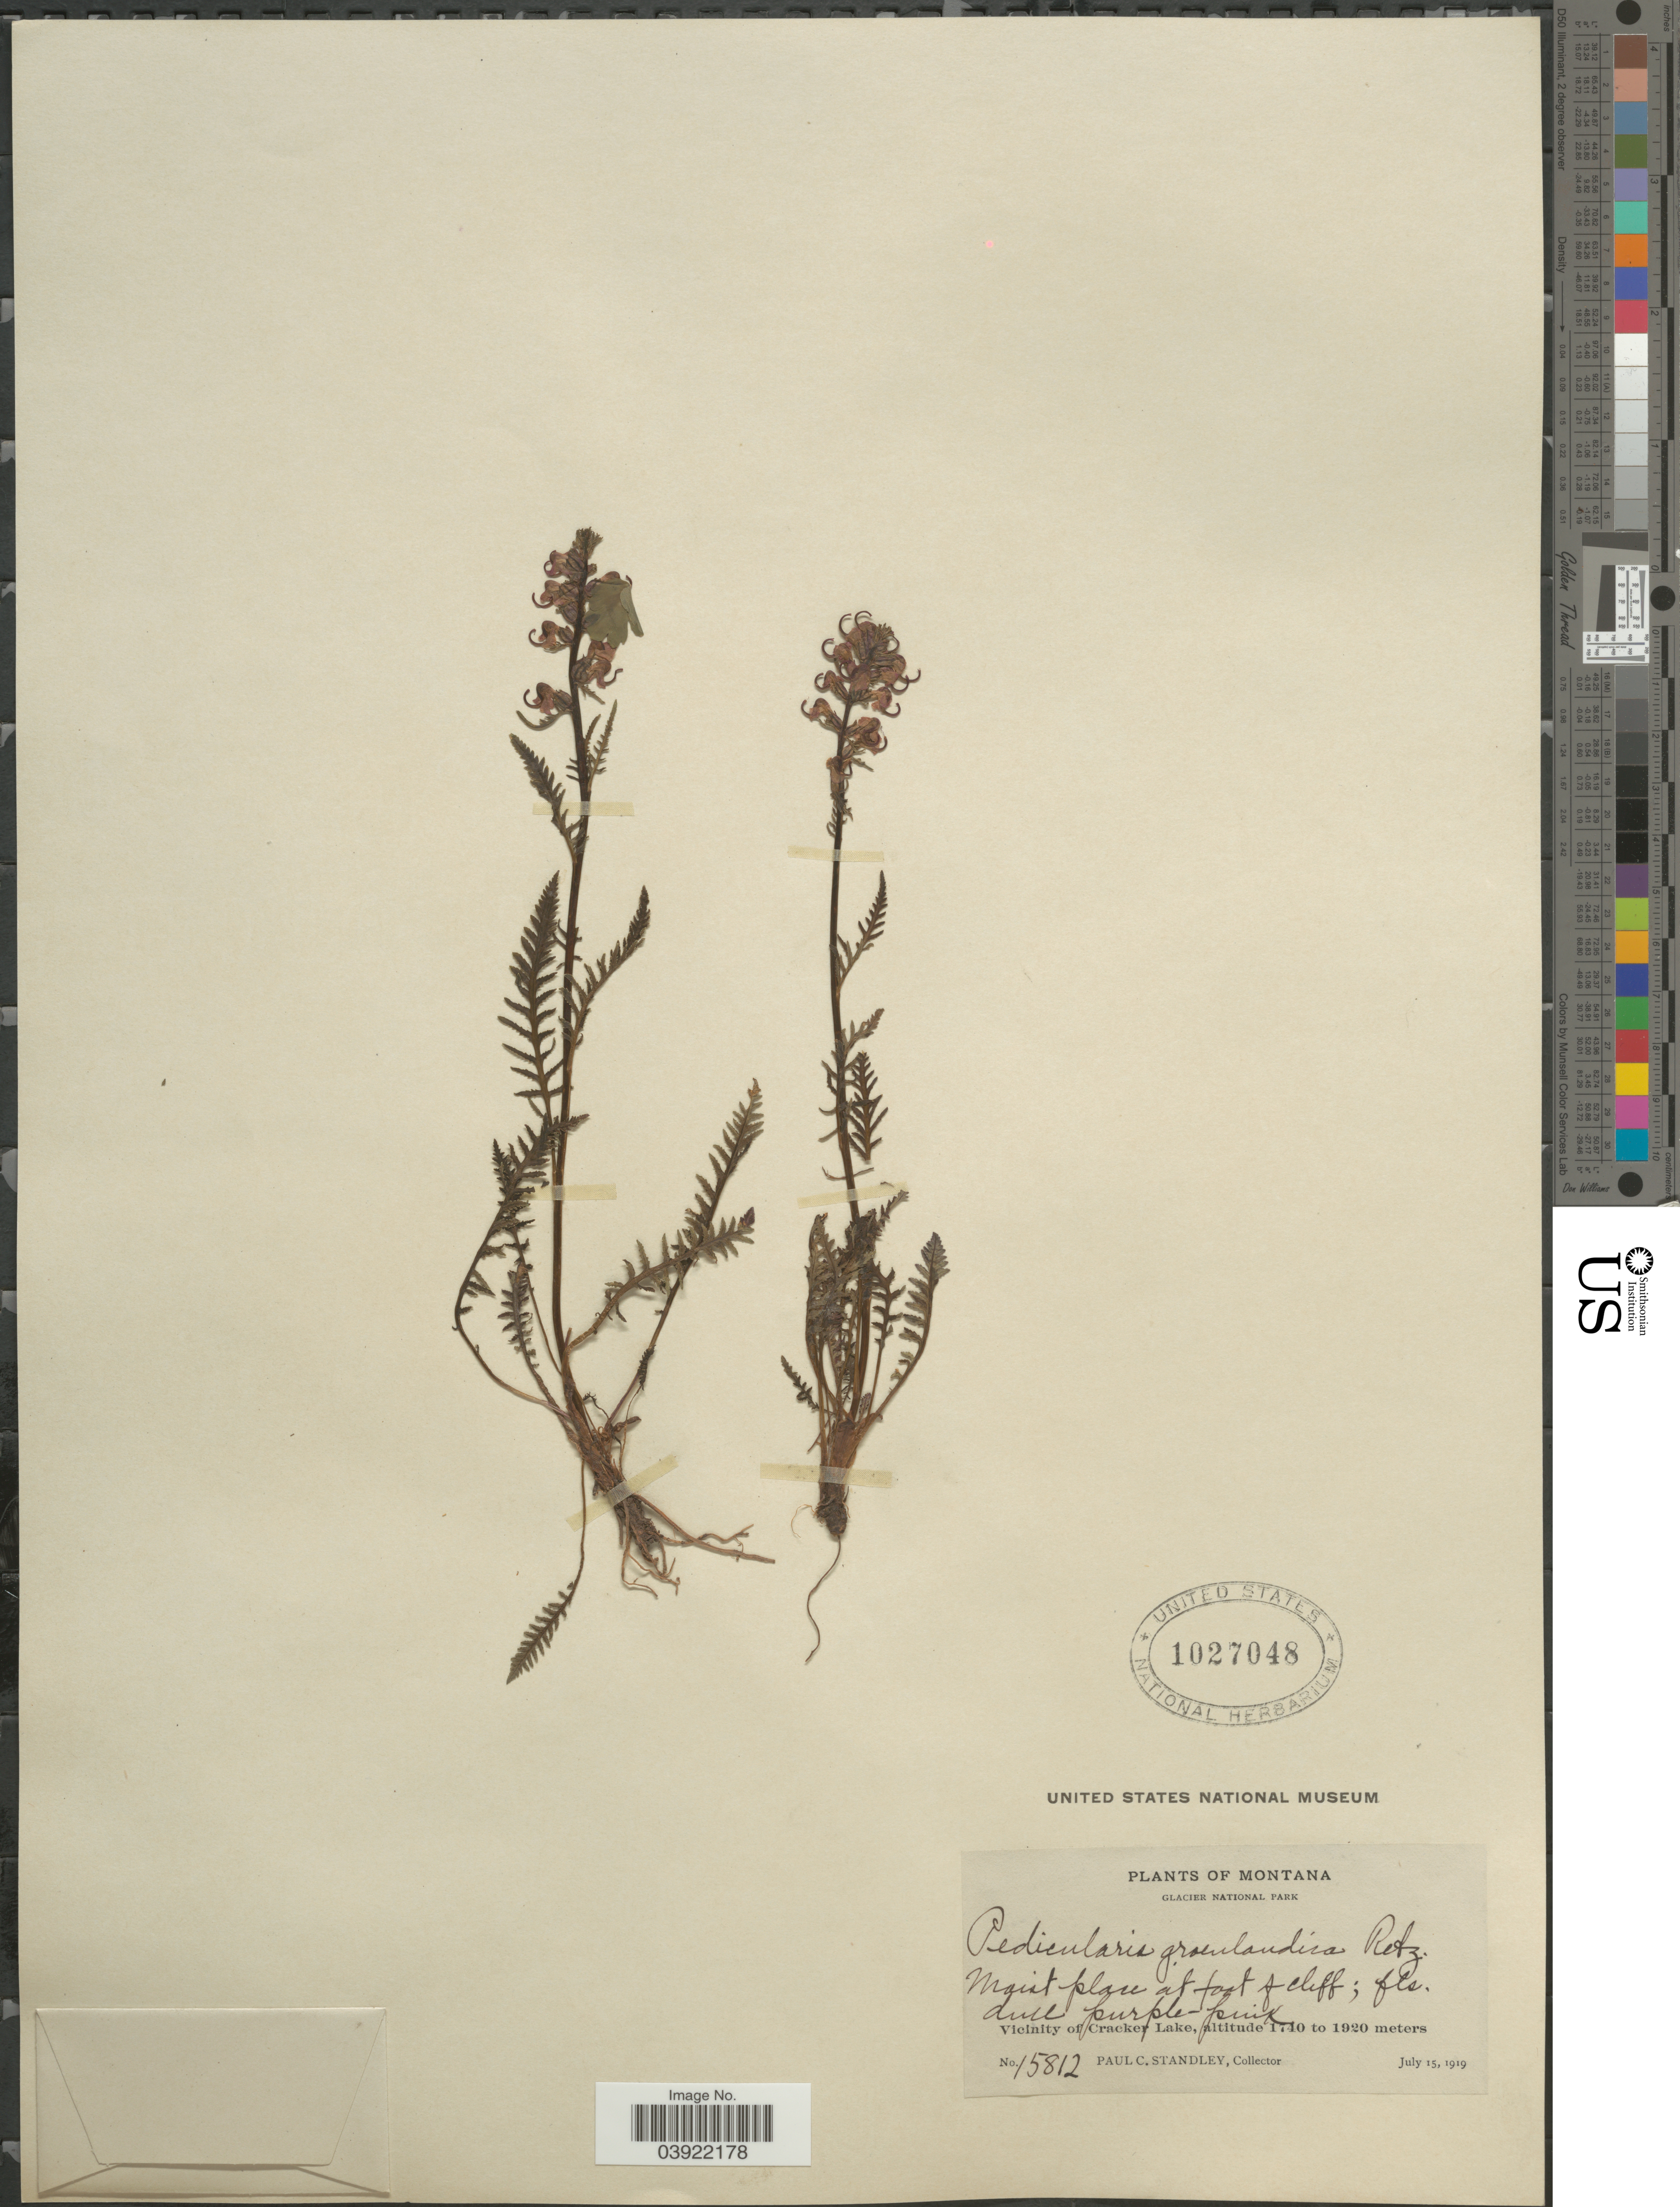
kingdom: Plantae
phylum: Tracheophyta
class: Magnoliopsida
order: Lamiales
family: Orobanchaceae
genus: Pedicularis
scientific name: Pedicularis groenlandica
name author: Retz.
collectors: P. C. Standley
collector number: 15812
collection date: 1919-07-15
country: United States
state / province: Montana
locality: Glacier National Park. Moist place at foot of cliff; Vicinity of Cracker Lake.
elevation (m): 1740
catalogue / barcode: US 1027048